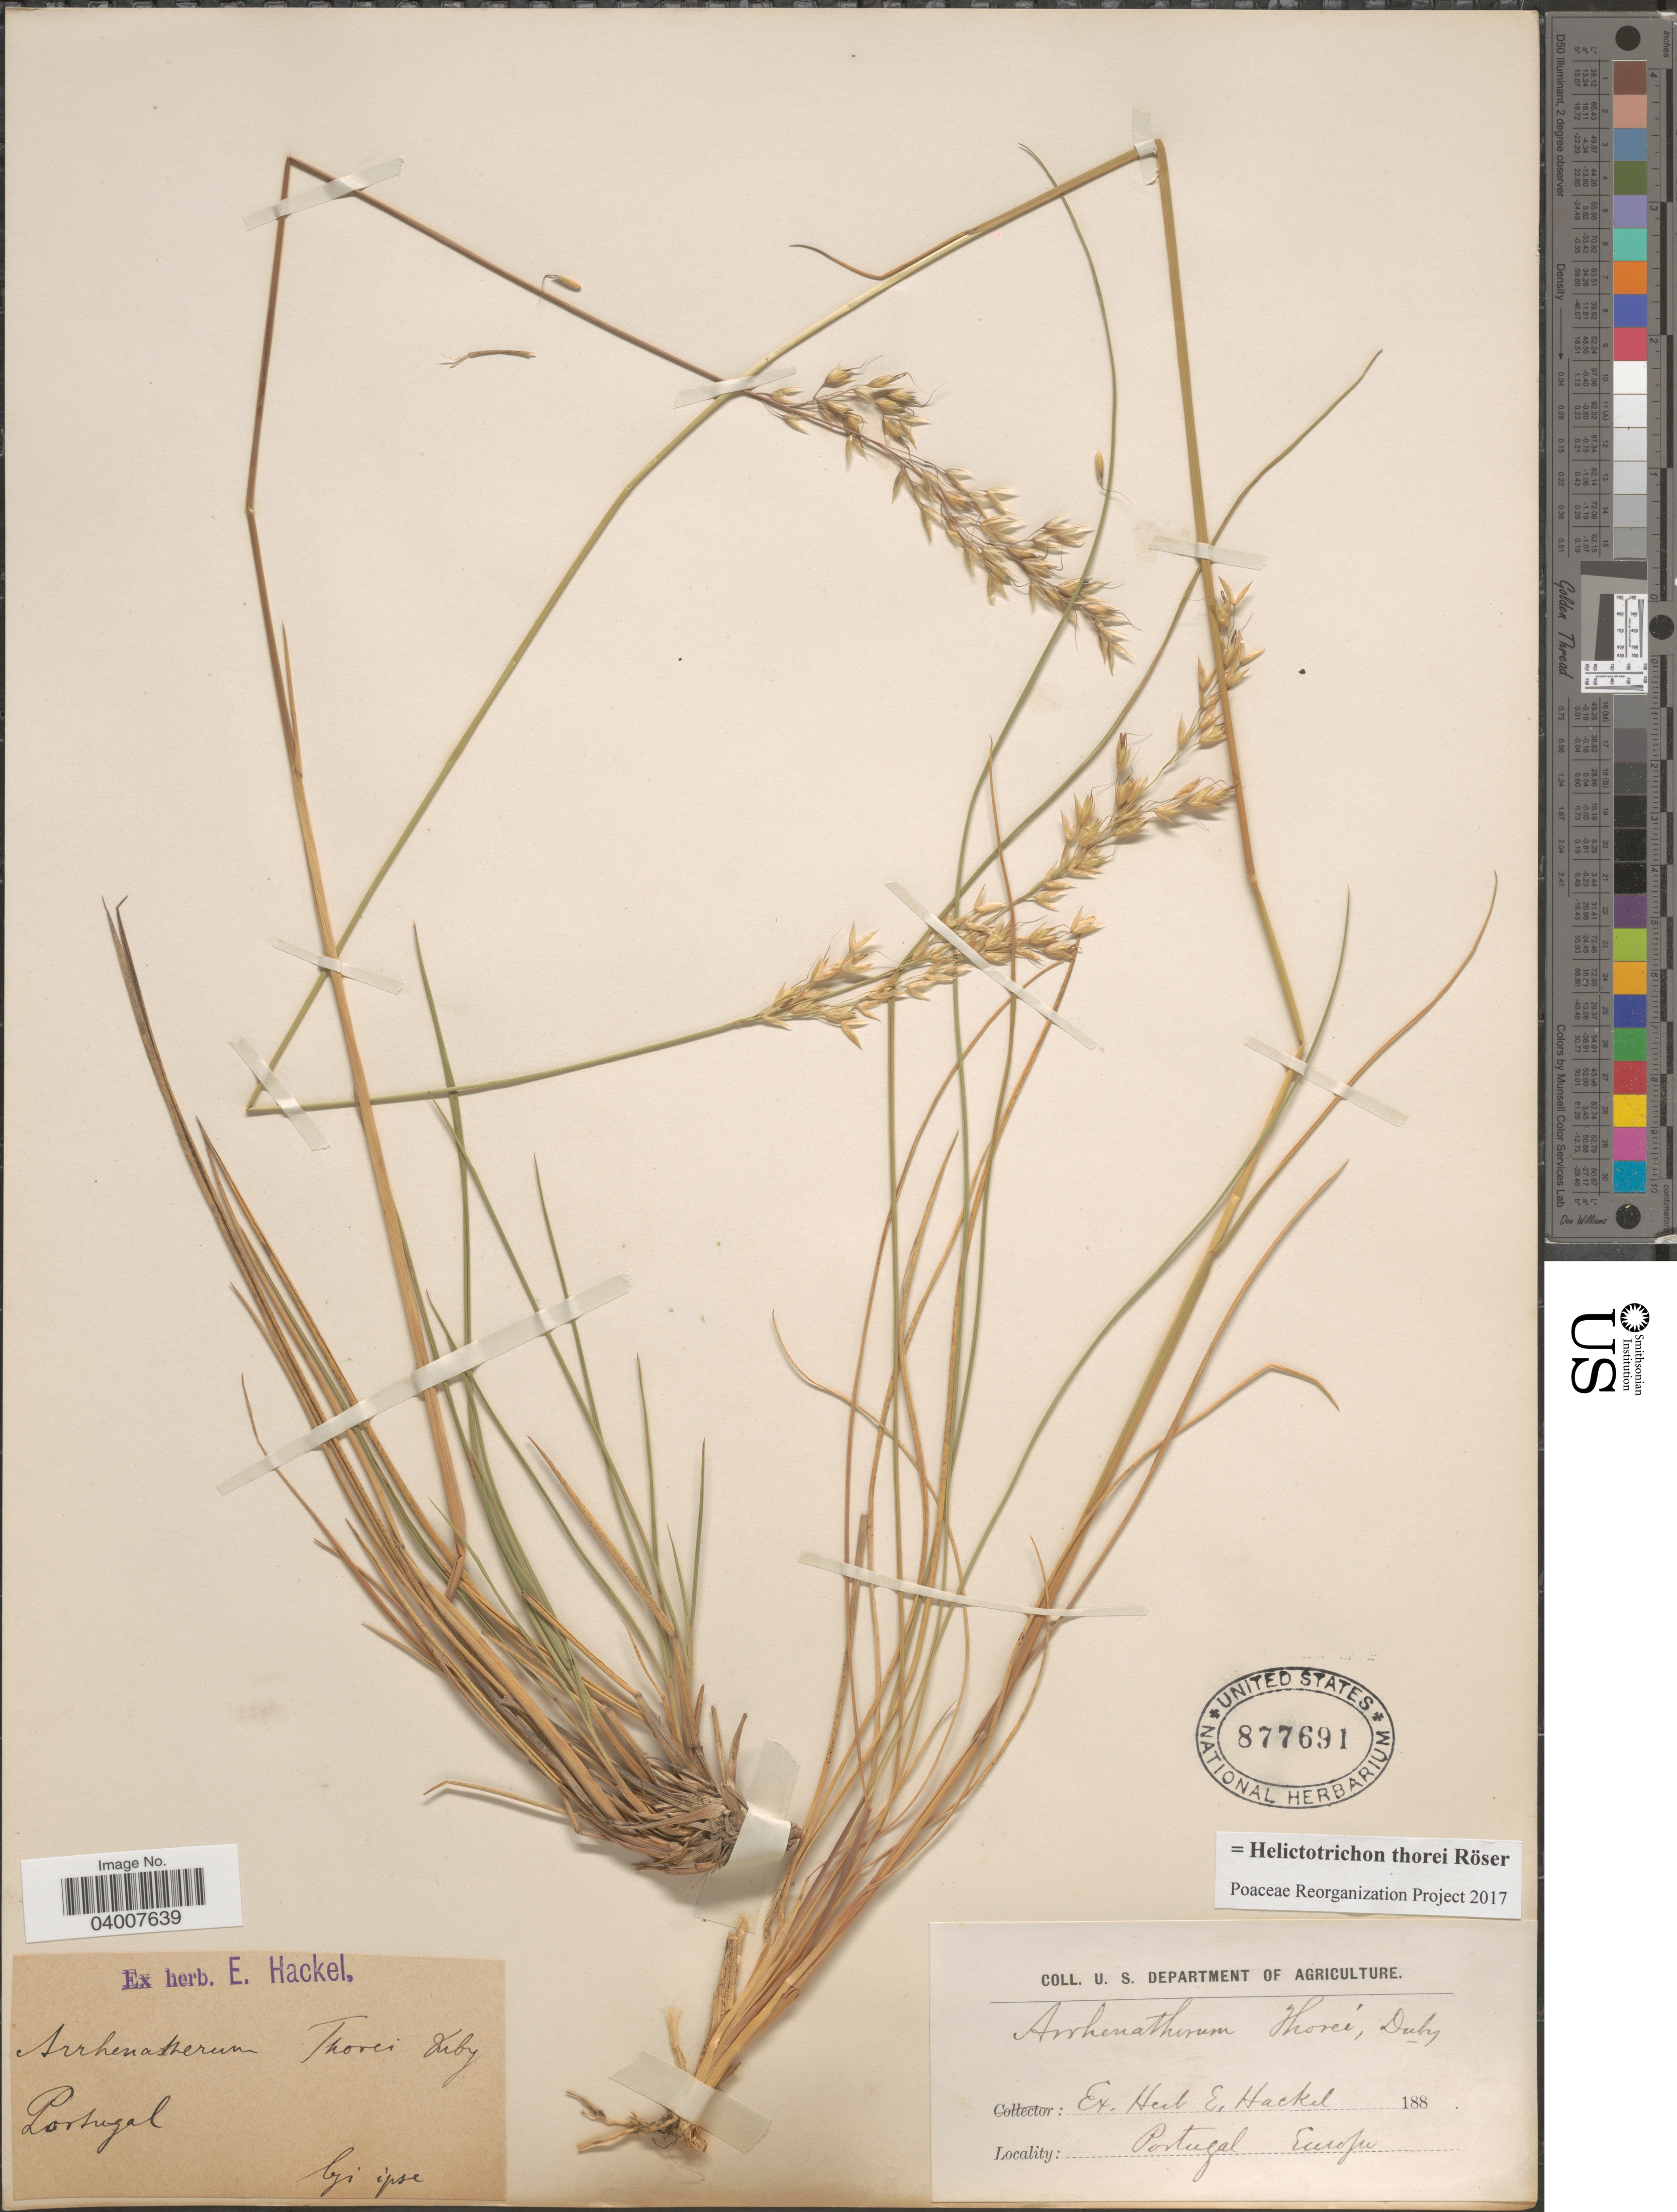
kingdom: Plantae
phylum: Tracheophyta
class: Liliopsida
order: Poales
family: Poaceae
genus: Helictotrichon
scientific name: Helictotrichon thorei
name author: Röser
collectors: E. Hackel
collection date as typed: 188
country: Portugal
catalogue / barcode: US 877691